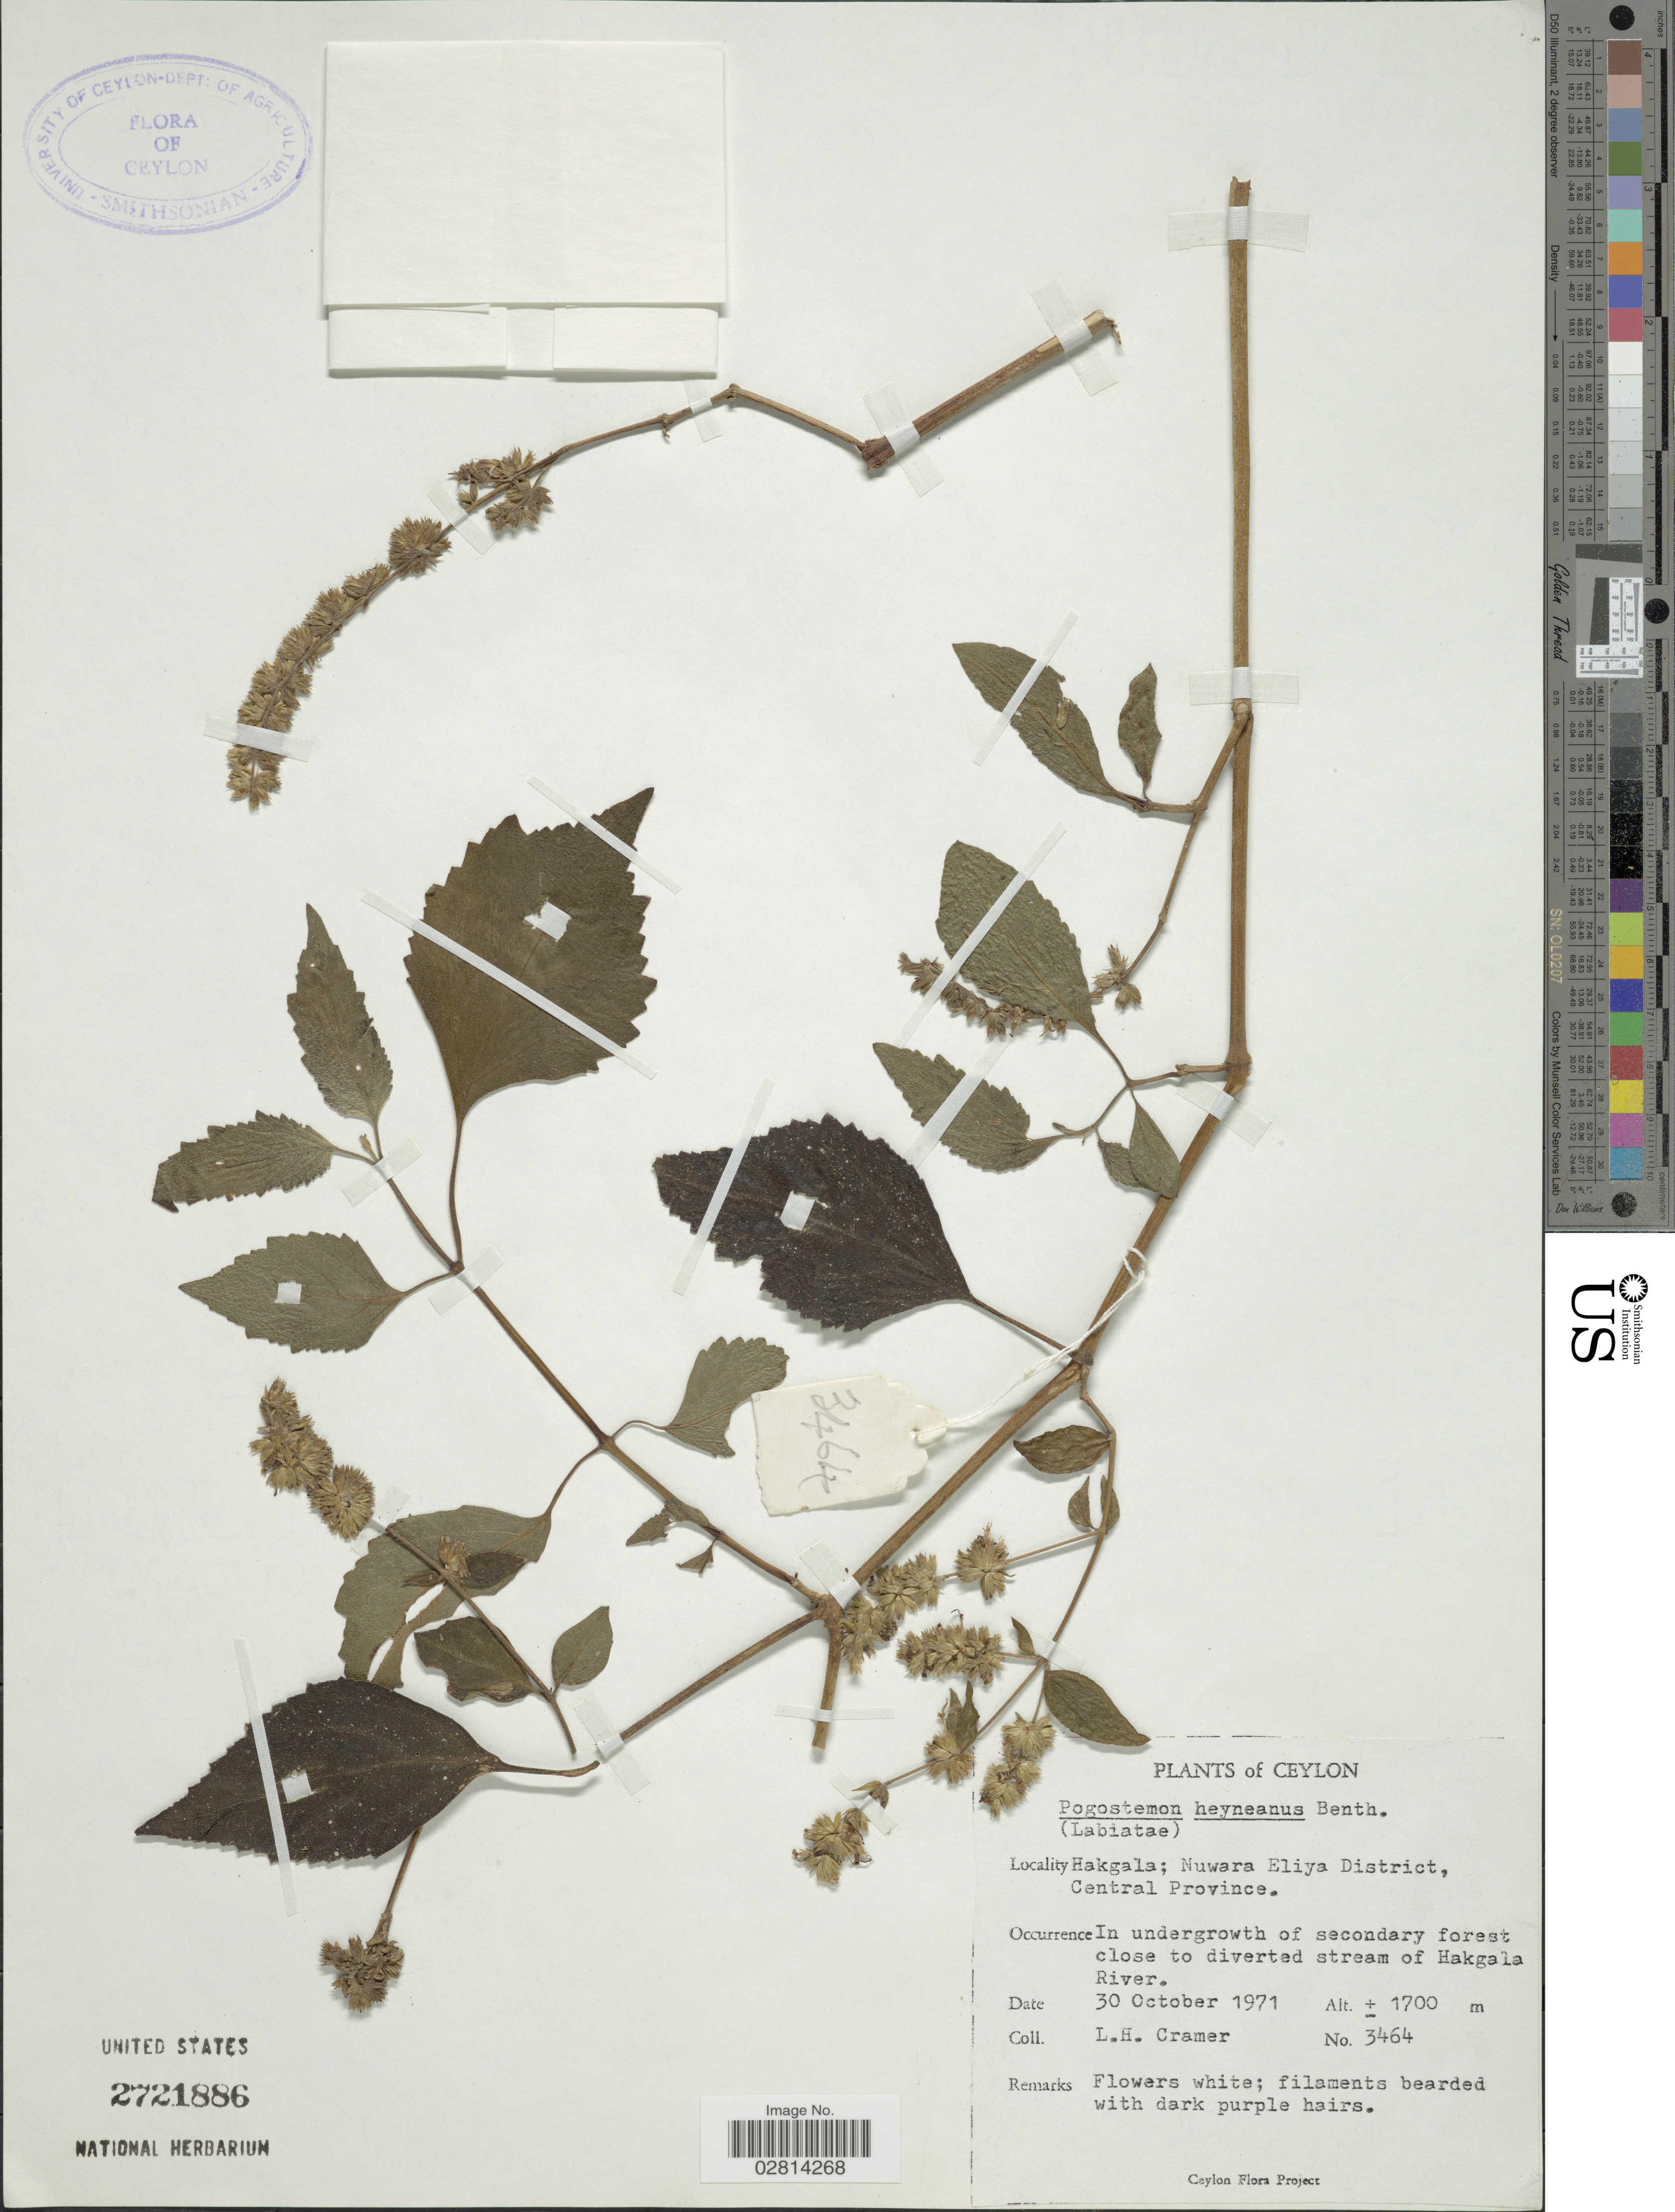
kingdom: Plantae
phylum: Tracheophyta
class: Magnoliopsida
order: Lamiales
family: Lamiaceae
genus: Pogostemon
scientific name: Pogostemon heyneanus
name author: Benth.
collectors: L. H. Cramer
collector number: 3464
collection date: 1971-10-30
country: Sri Lanka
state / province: Central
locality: Ceylon. Hakgala; nuwara Eliya district. In undergrowth of secondary forest close to diverted stream of Hakgala River.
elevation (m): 1700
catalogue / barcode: US 2721886